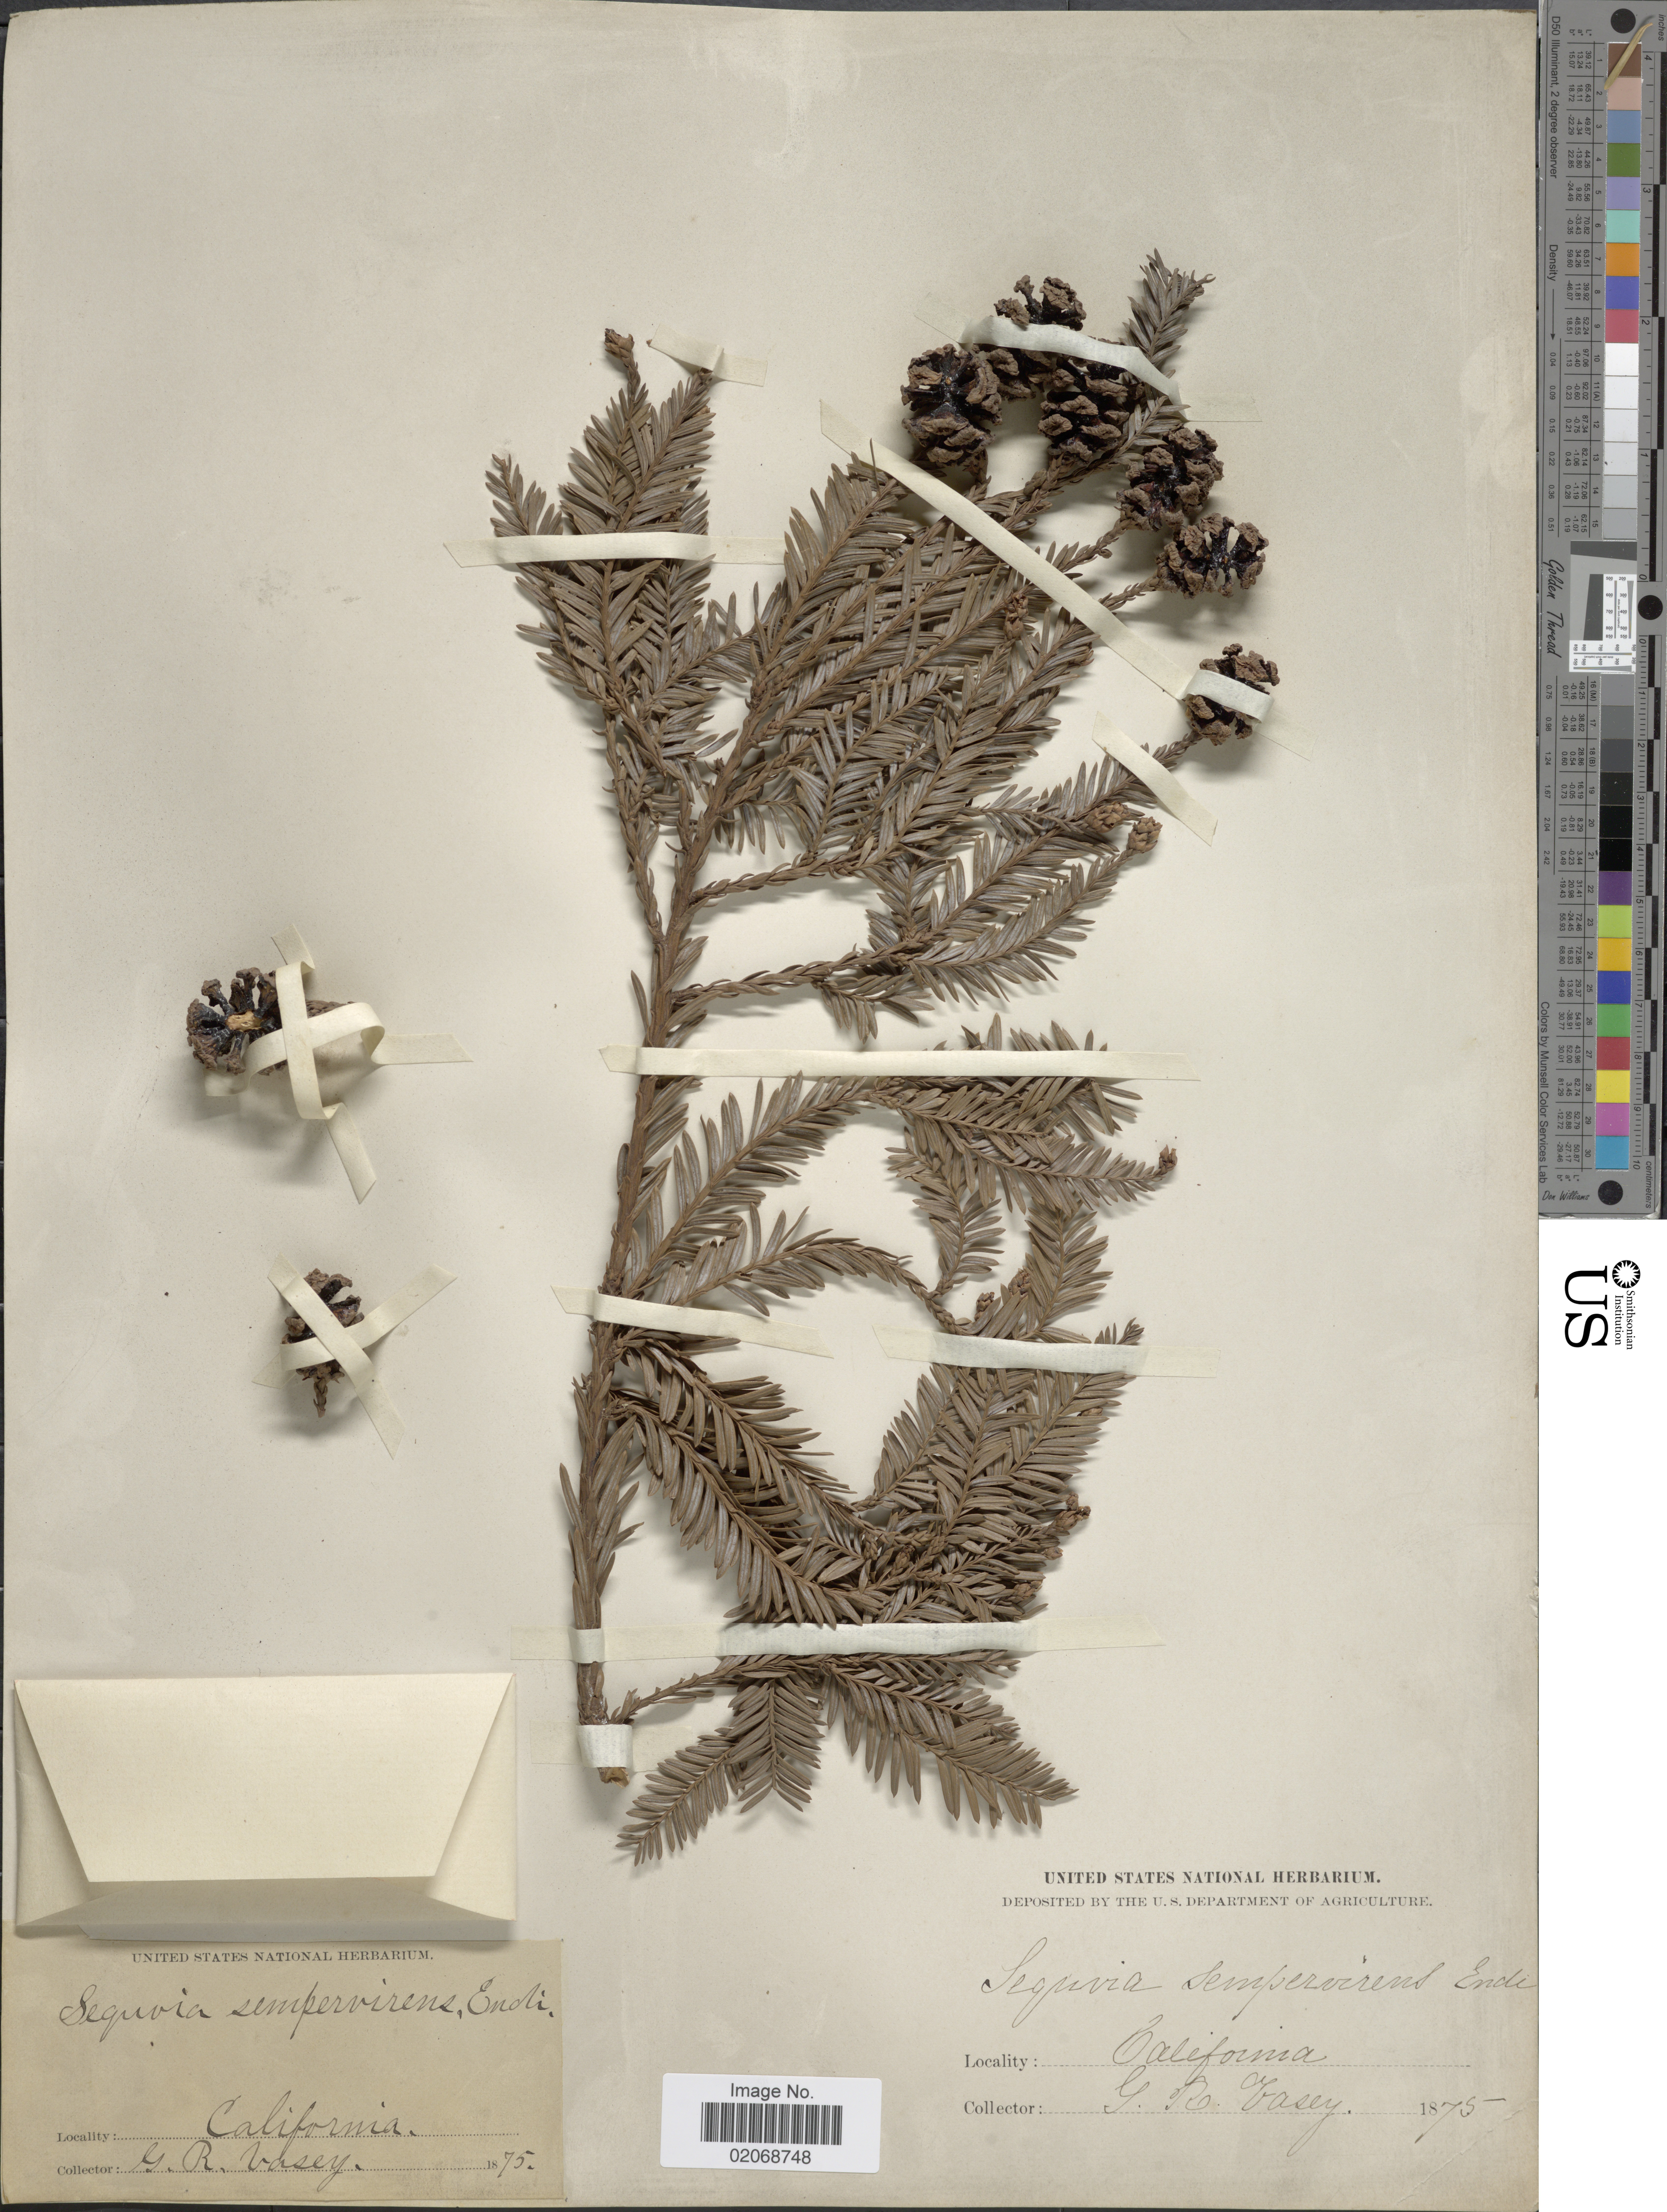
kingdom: Plantae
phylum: Tracheophyta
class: Pinopsida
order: Pinales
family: Cupressaceae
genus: Sequoia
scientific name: Sequoia sempervirens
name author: (D. Don) Endl.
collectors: G. R. Vasey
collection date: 1875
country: United States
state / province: California